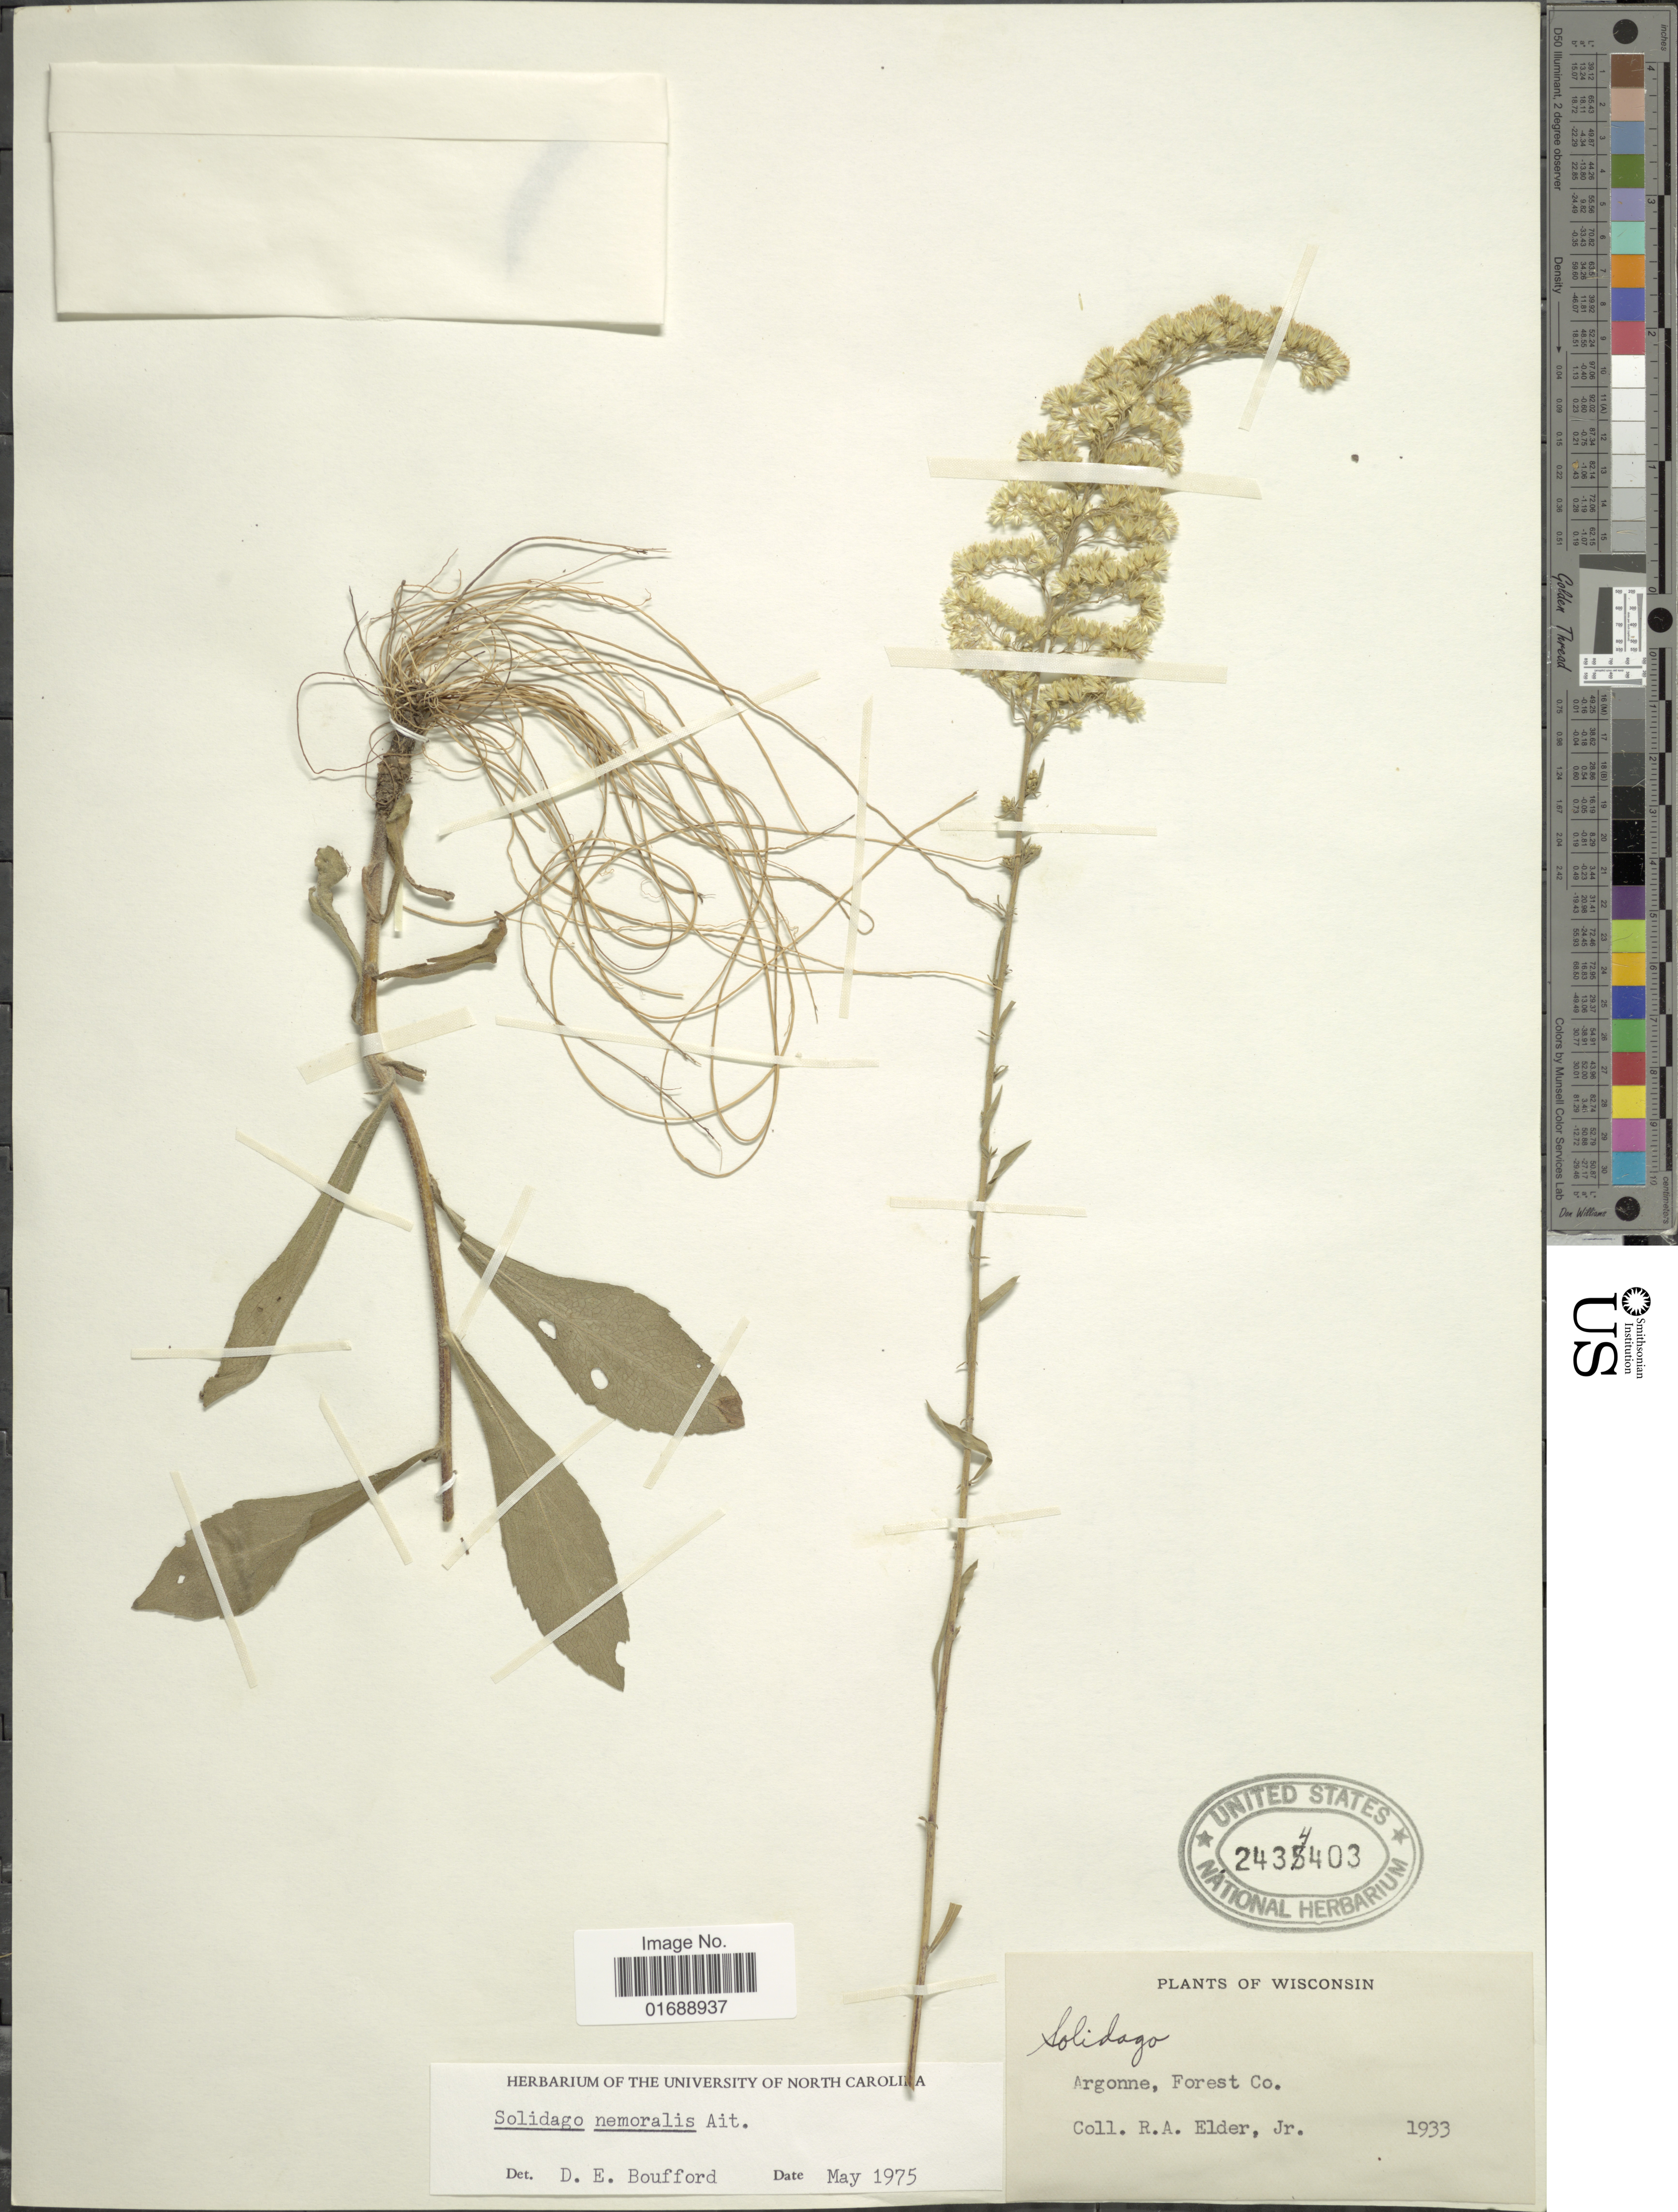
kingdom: Plantae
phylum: Tracheophyta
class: Magnoliopsida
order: Asterales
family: Asteraceae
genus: Solidago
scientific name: Solidago nemoralis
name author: Aiton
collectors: R. Elder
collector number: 1933?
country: United States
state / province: Wisconsin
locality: Argonne, Forest Co.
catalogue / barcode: US 2434403